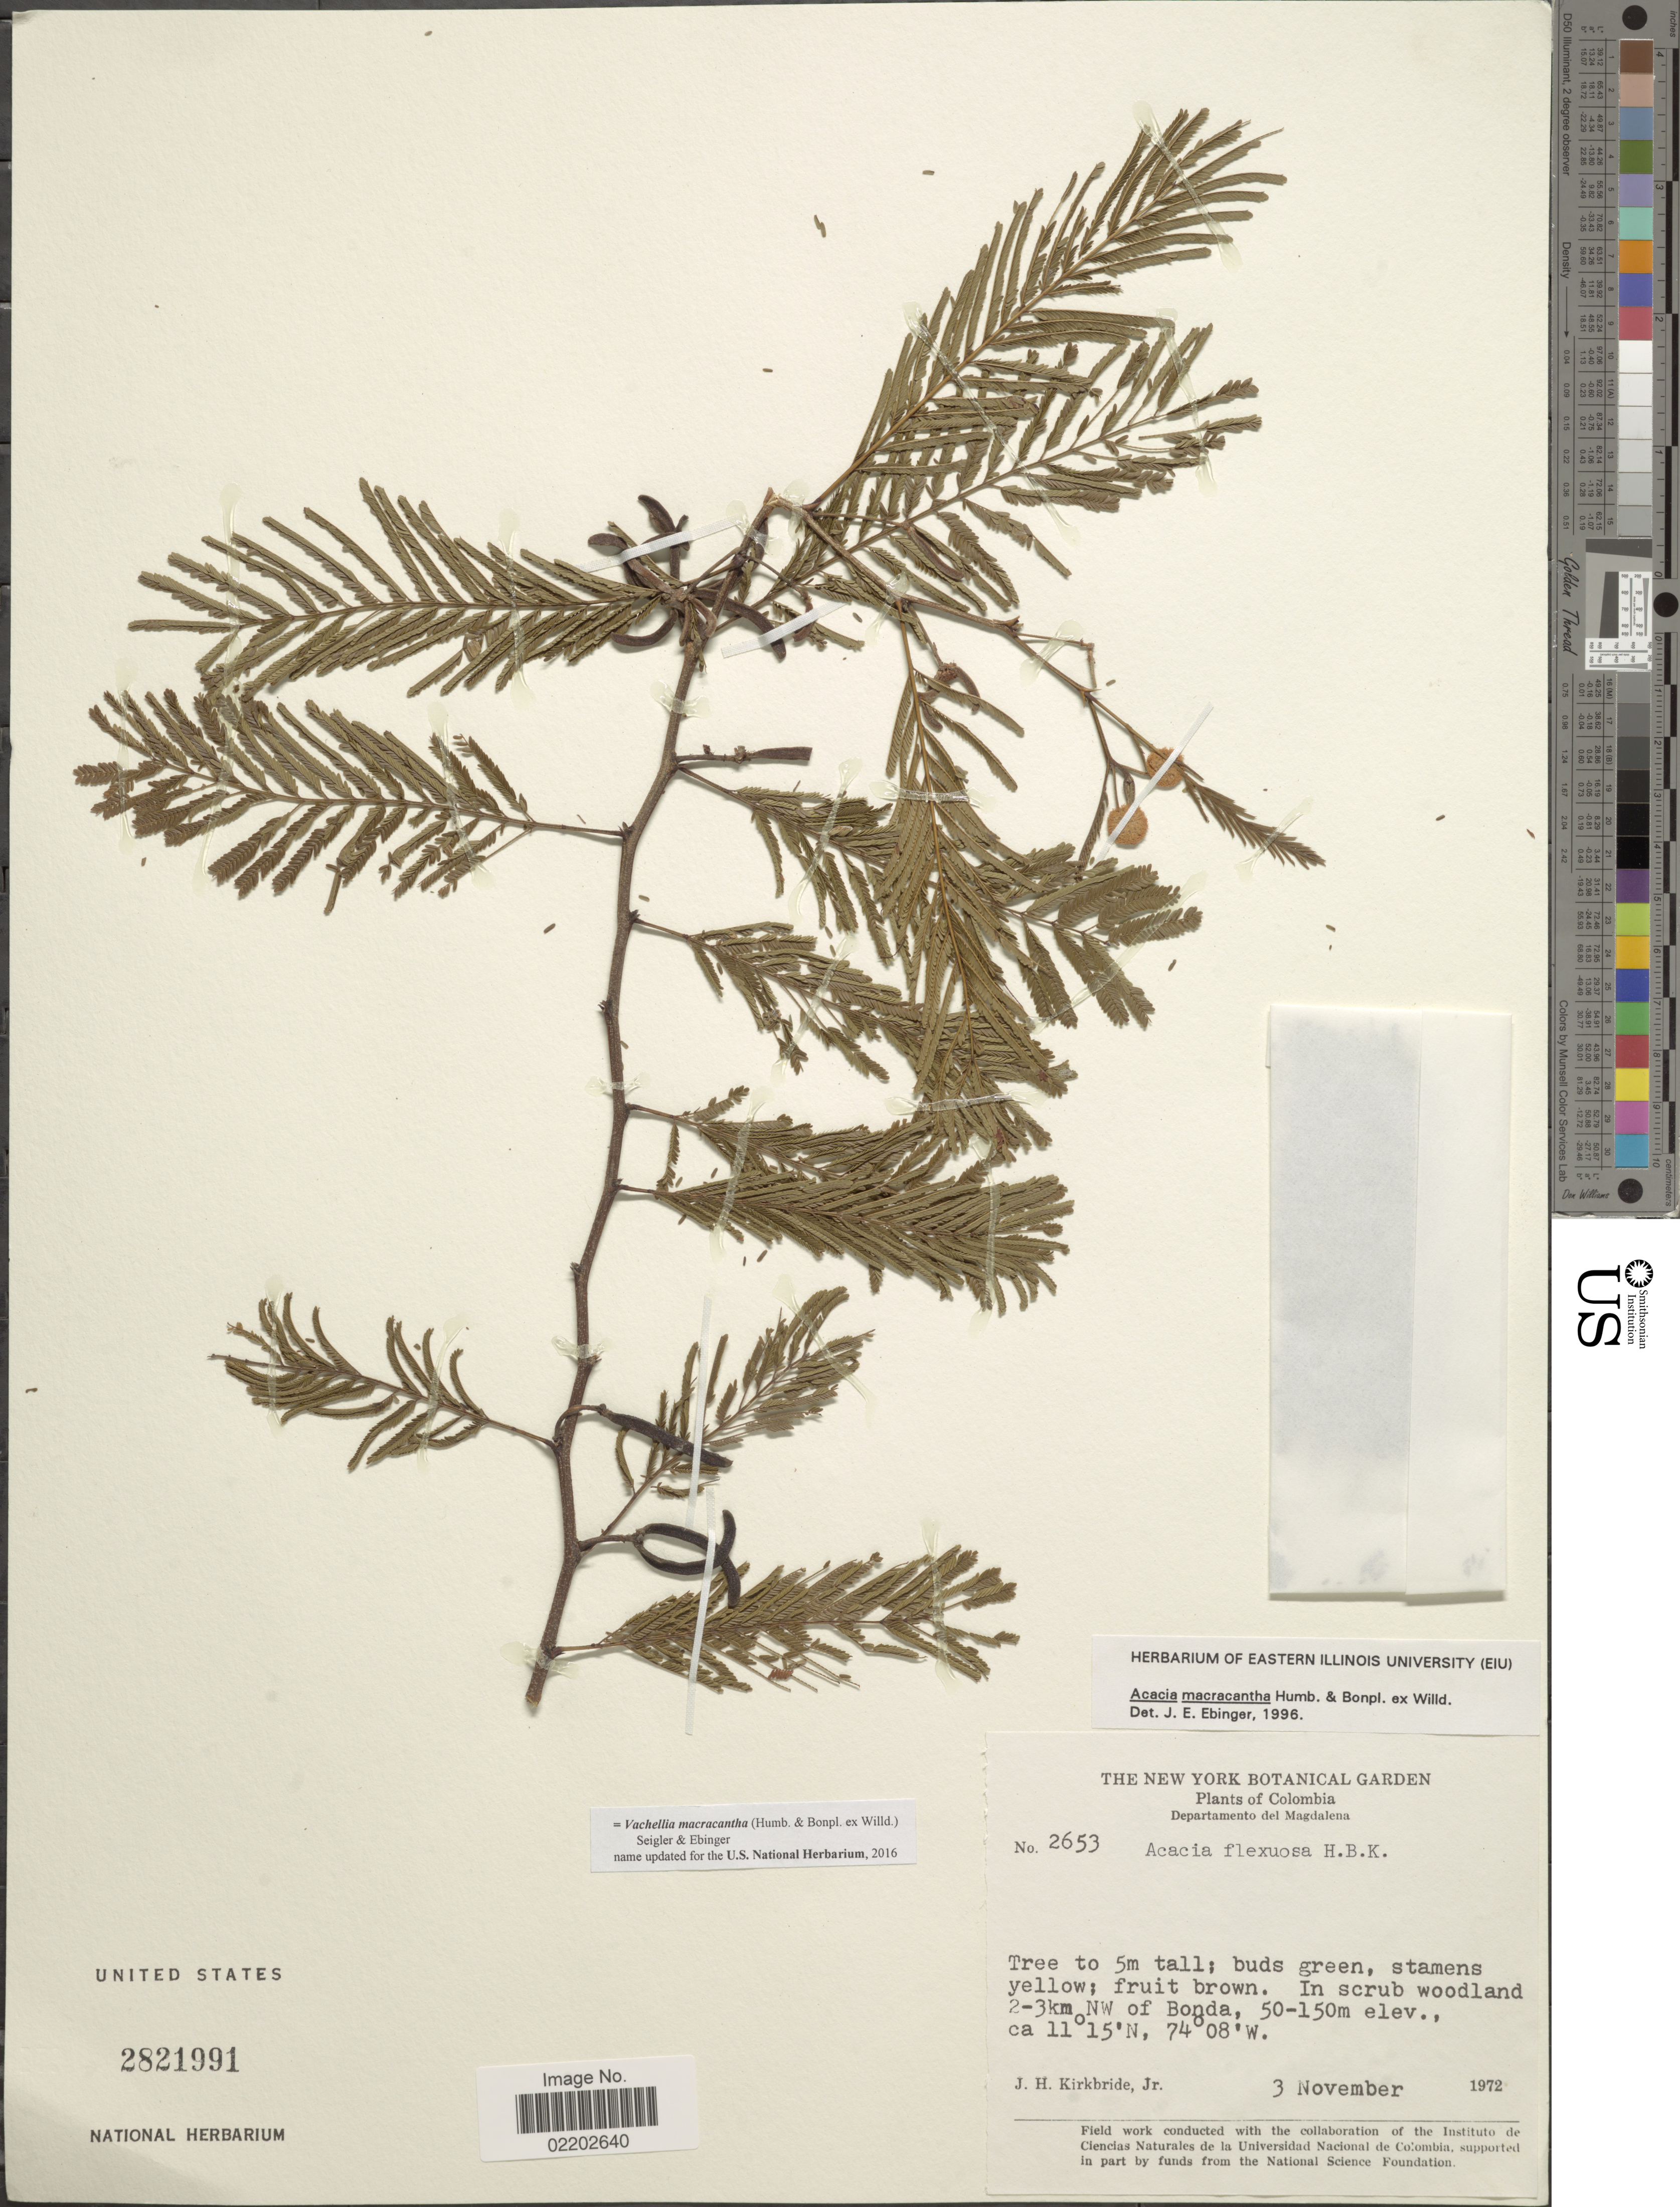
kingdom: Plantae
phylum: Tracheophyta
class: Magnoliopsida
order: Fabales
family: Fabaceae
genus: Vachellia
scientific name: Vachellia macracantha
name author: (Humb. & Bonpl. ex Willd.) Seigler & Ebinger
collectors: J. H. Kirkbride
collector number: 2653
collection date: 1972-11-03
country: Colombia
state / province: Magdalena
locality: Departamento del Magdalena, 2-3 km NW of Bonda.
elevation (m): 50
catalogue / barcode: US 2821991